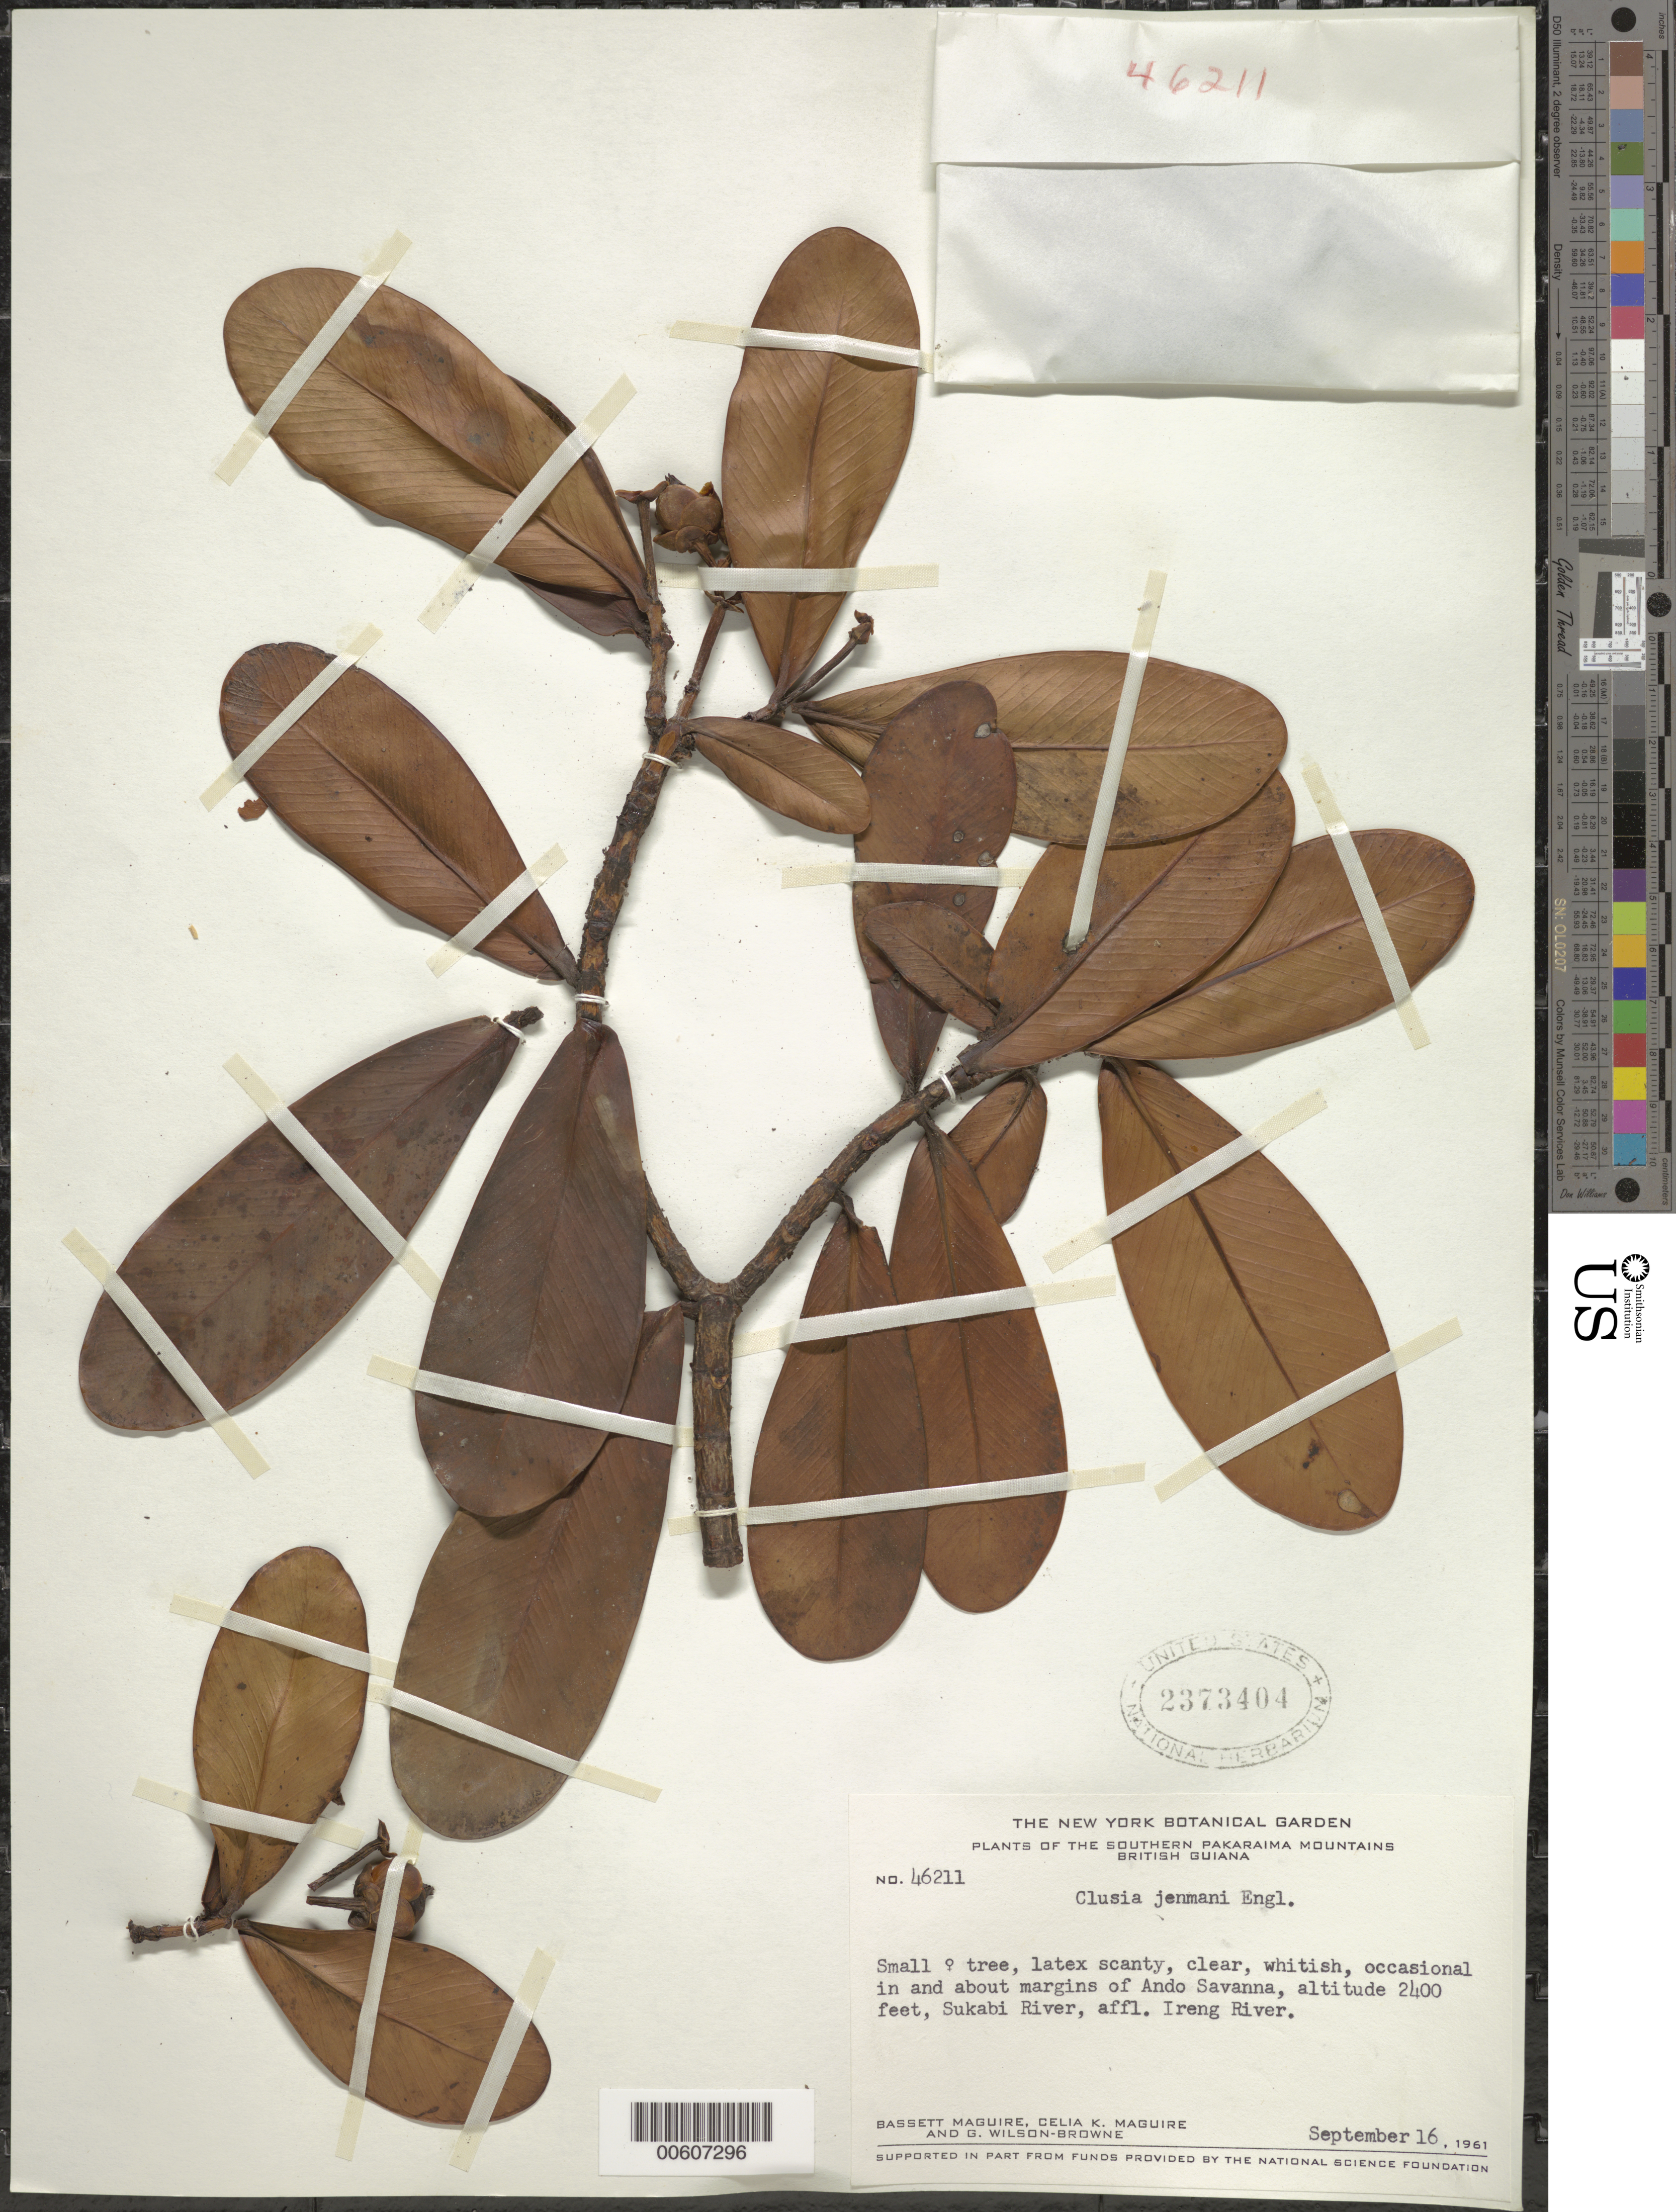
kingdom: Plantae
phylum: Tracheophyta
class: Magnoliopsida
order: Malpighiales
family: Clusiaceae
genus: Clusia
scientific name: Clusia jenmanii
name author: Engl.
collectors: B. Maguire, C. K. Maguire & G. Wilson-Browne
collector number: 46211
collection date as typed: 16-Sep-61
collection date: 1961-09-16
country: Guyana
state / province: Potaro-Siparuni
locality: Pakaraima Mts., Ando Savanna, Sukabi River, affl. Ireng River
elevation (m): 732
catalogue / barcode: US 2373404